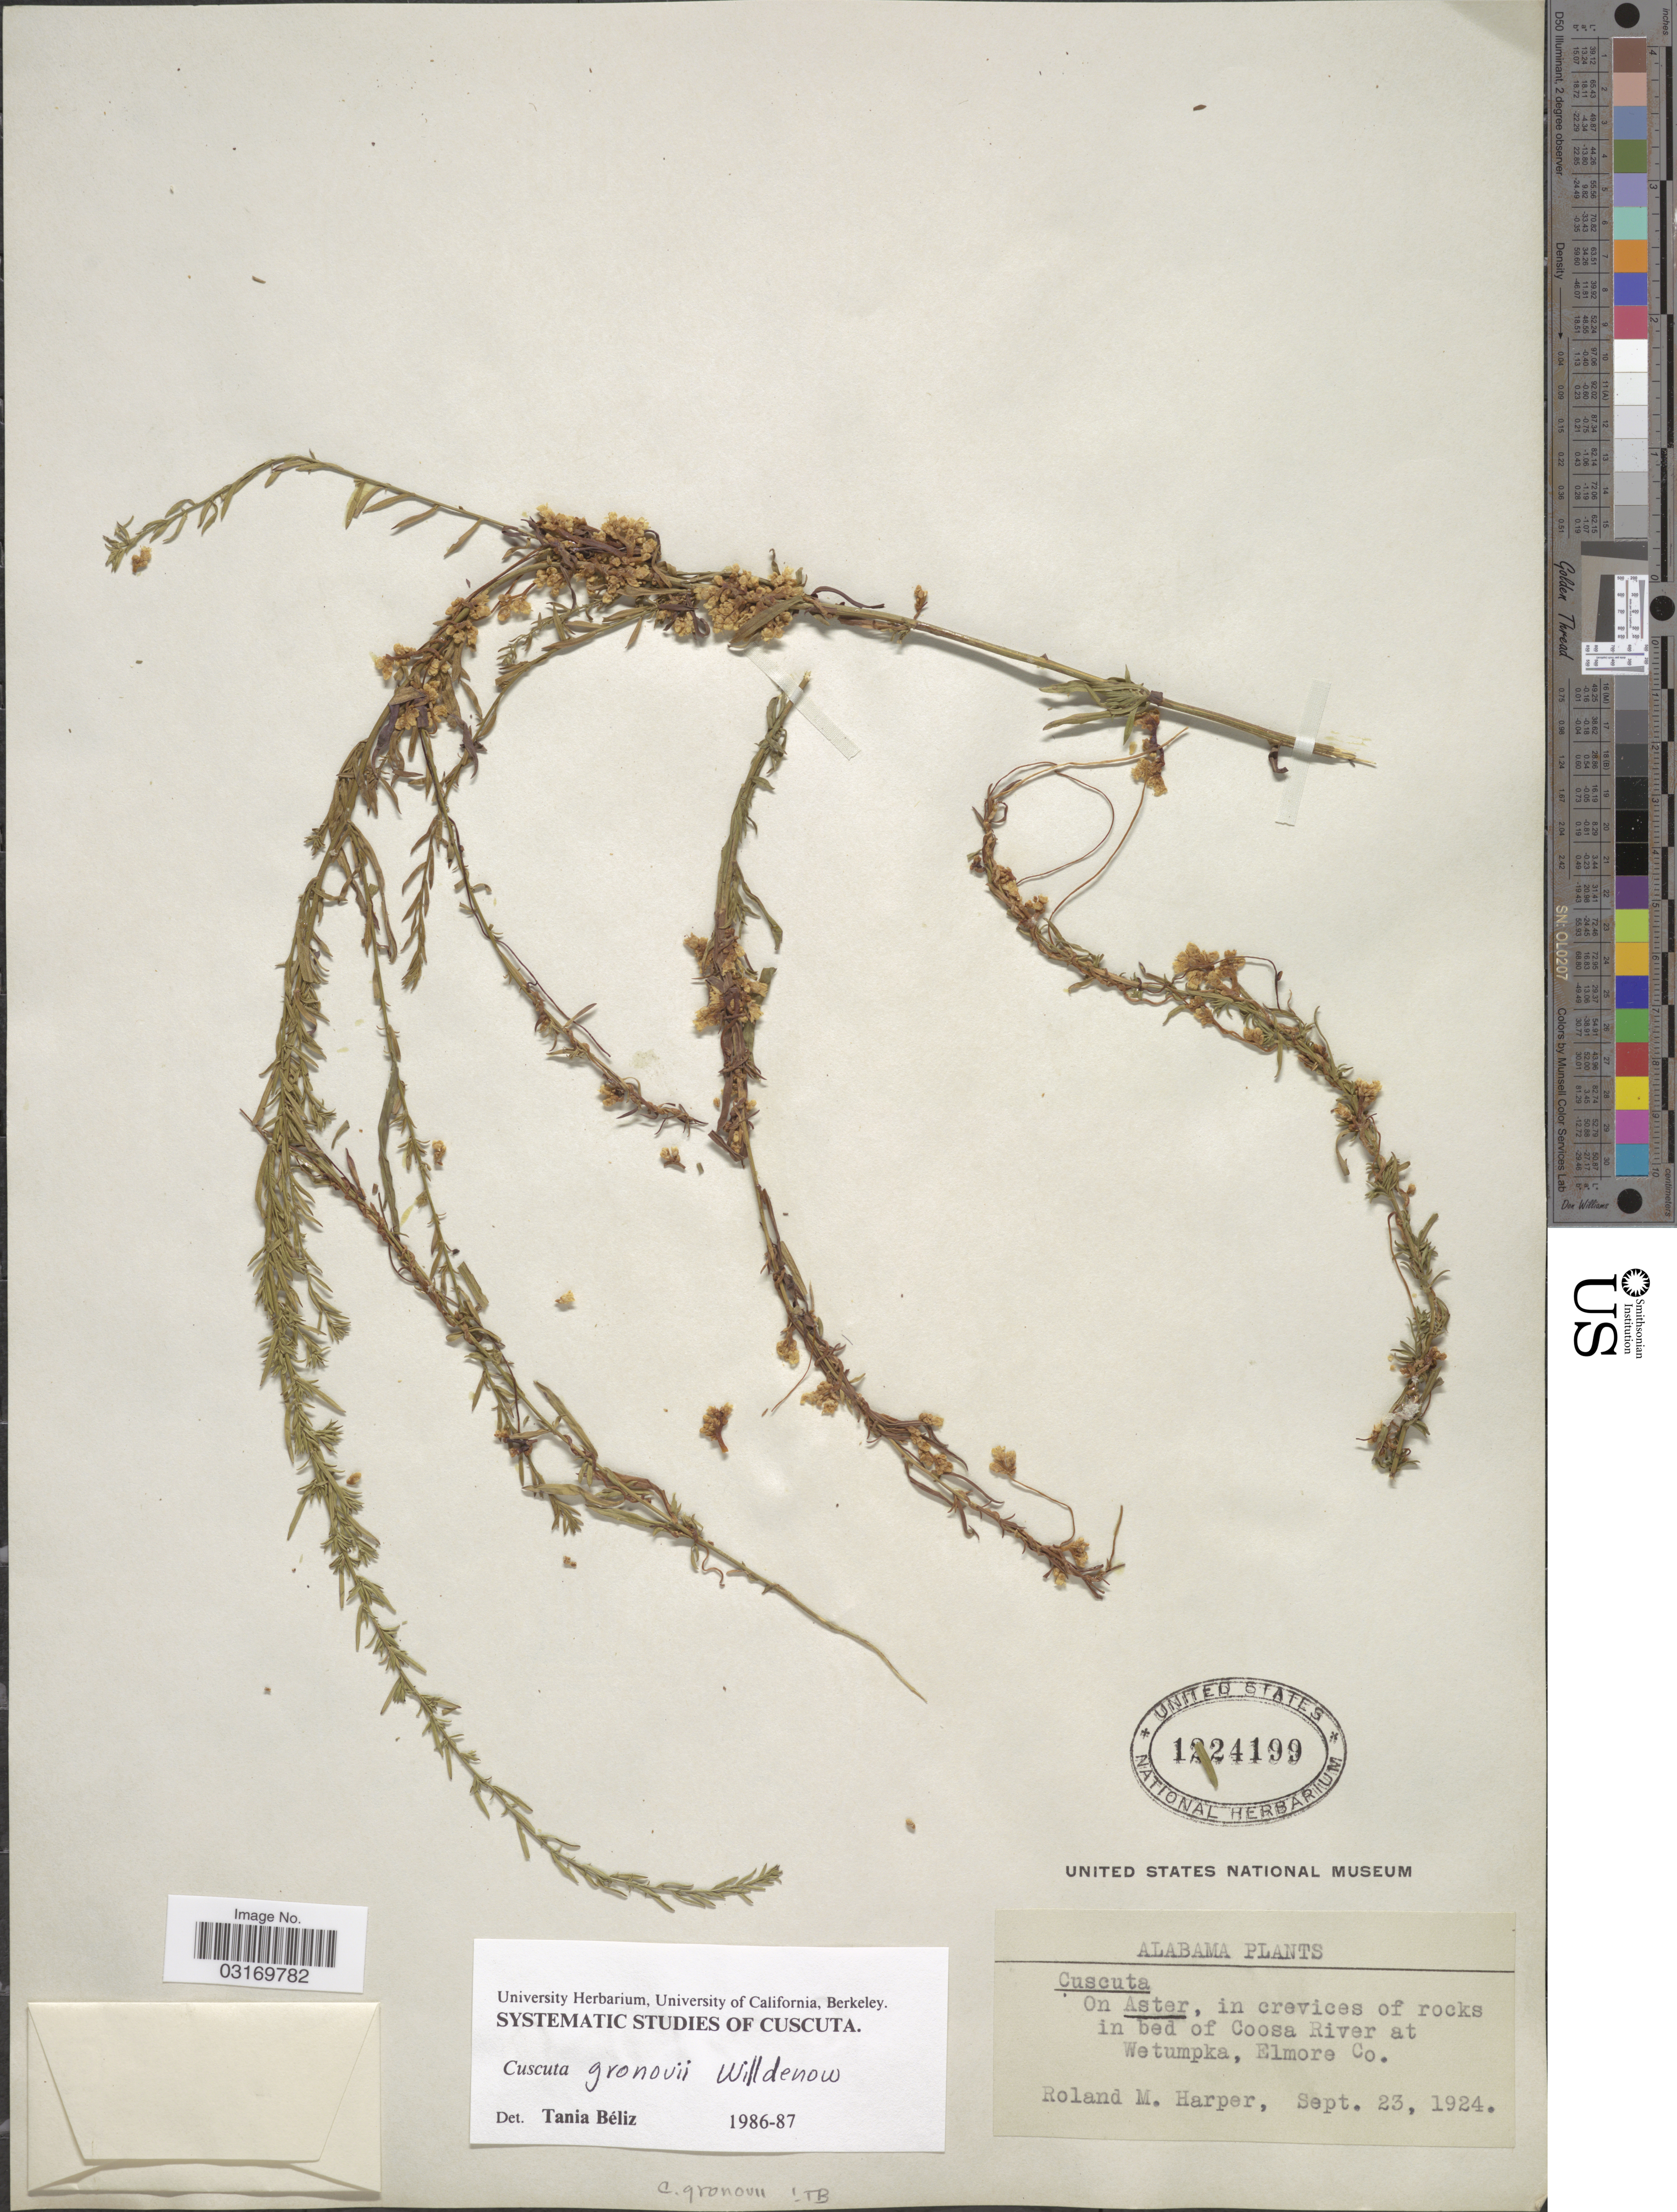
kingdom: Plantae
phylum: Tracheophyta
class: Magnoliopsida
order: Solanales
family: Convolvulaceae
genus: Cuscuta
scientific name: Cuscuta gronovii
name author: Willd. ex Schult.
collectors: R. M. Harper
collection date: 1924-09-23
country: United States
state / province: Alabama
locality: On Aster, in crevices of rocks in bed of Coosa River at Wetumpka, Elmore Co.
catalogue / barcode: US 1224199